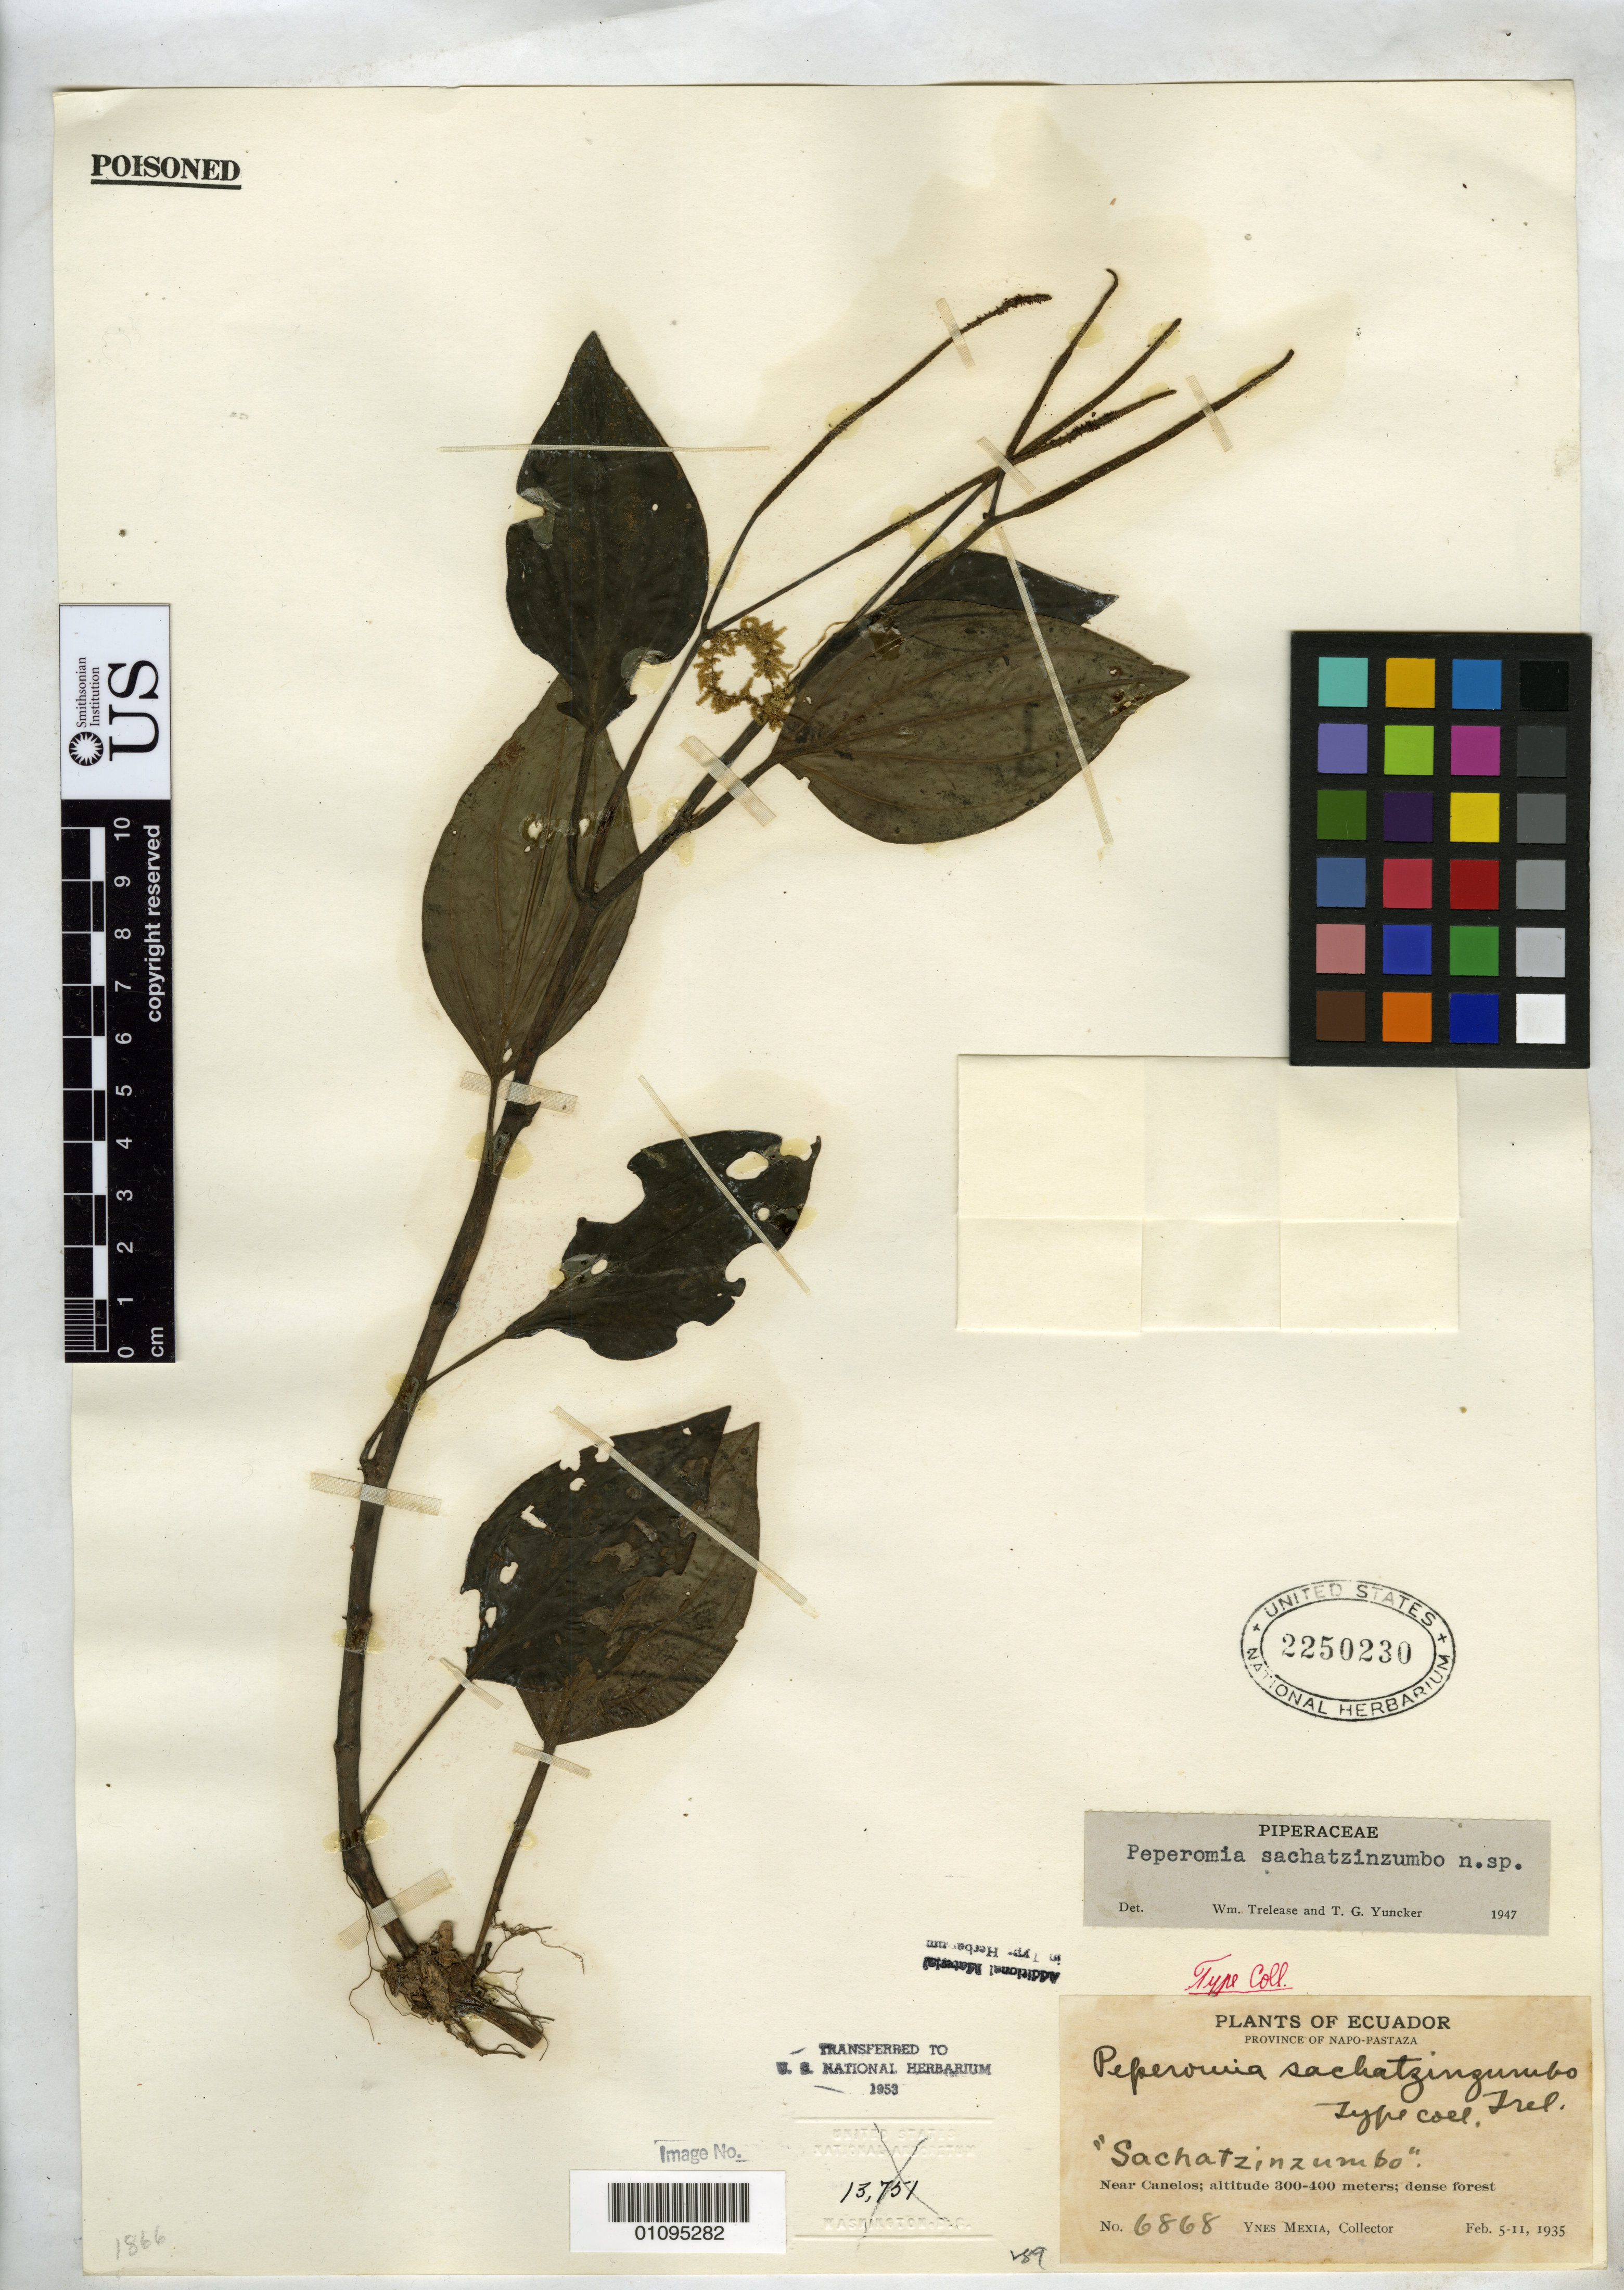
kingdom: Plantae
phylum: Tracheophyta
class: Magnoliopsida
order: Piperales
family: Piperaceae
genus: Peperomia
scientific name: Peperomia sachatzinzumba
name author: Trel. & Yunck.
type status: Isotype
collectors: Y. Mexia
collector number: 6868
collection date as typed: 05 Feb 1935 to 11 Feb 1935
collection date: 1935-02-05/1935-02-11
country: Ecuador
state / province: Pastaza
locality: Near Canelos.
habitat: Dense forest.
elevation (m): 300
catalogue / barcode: US 2250230